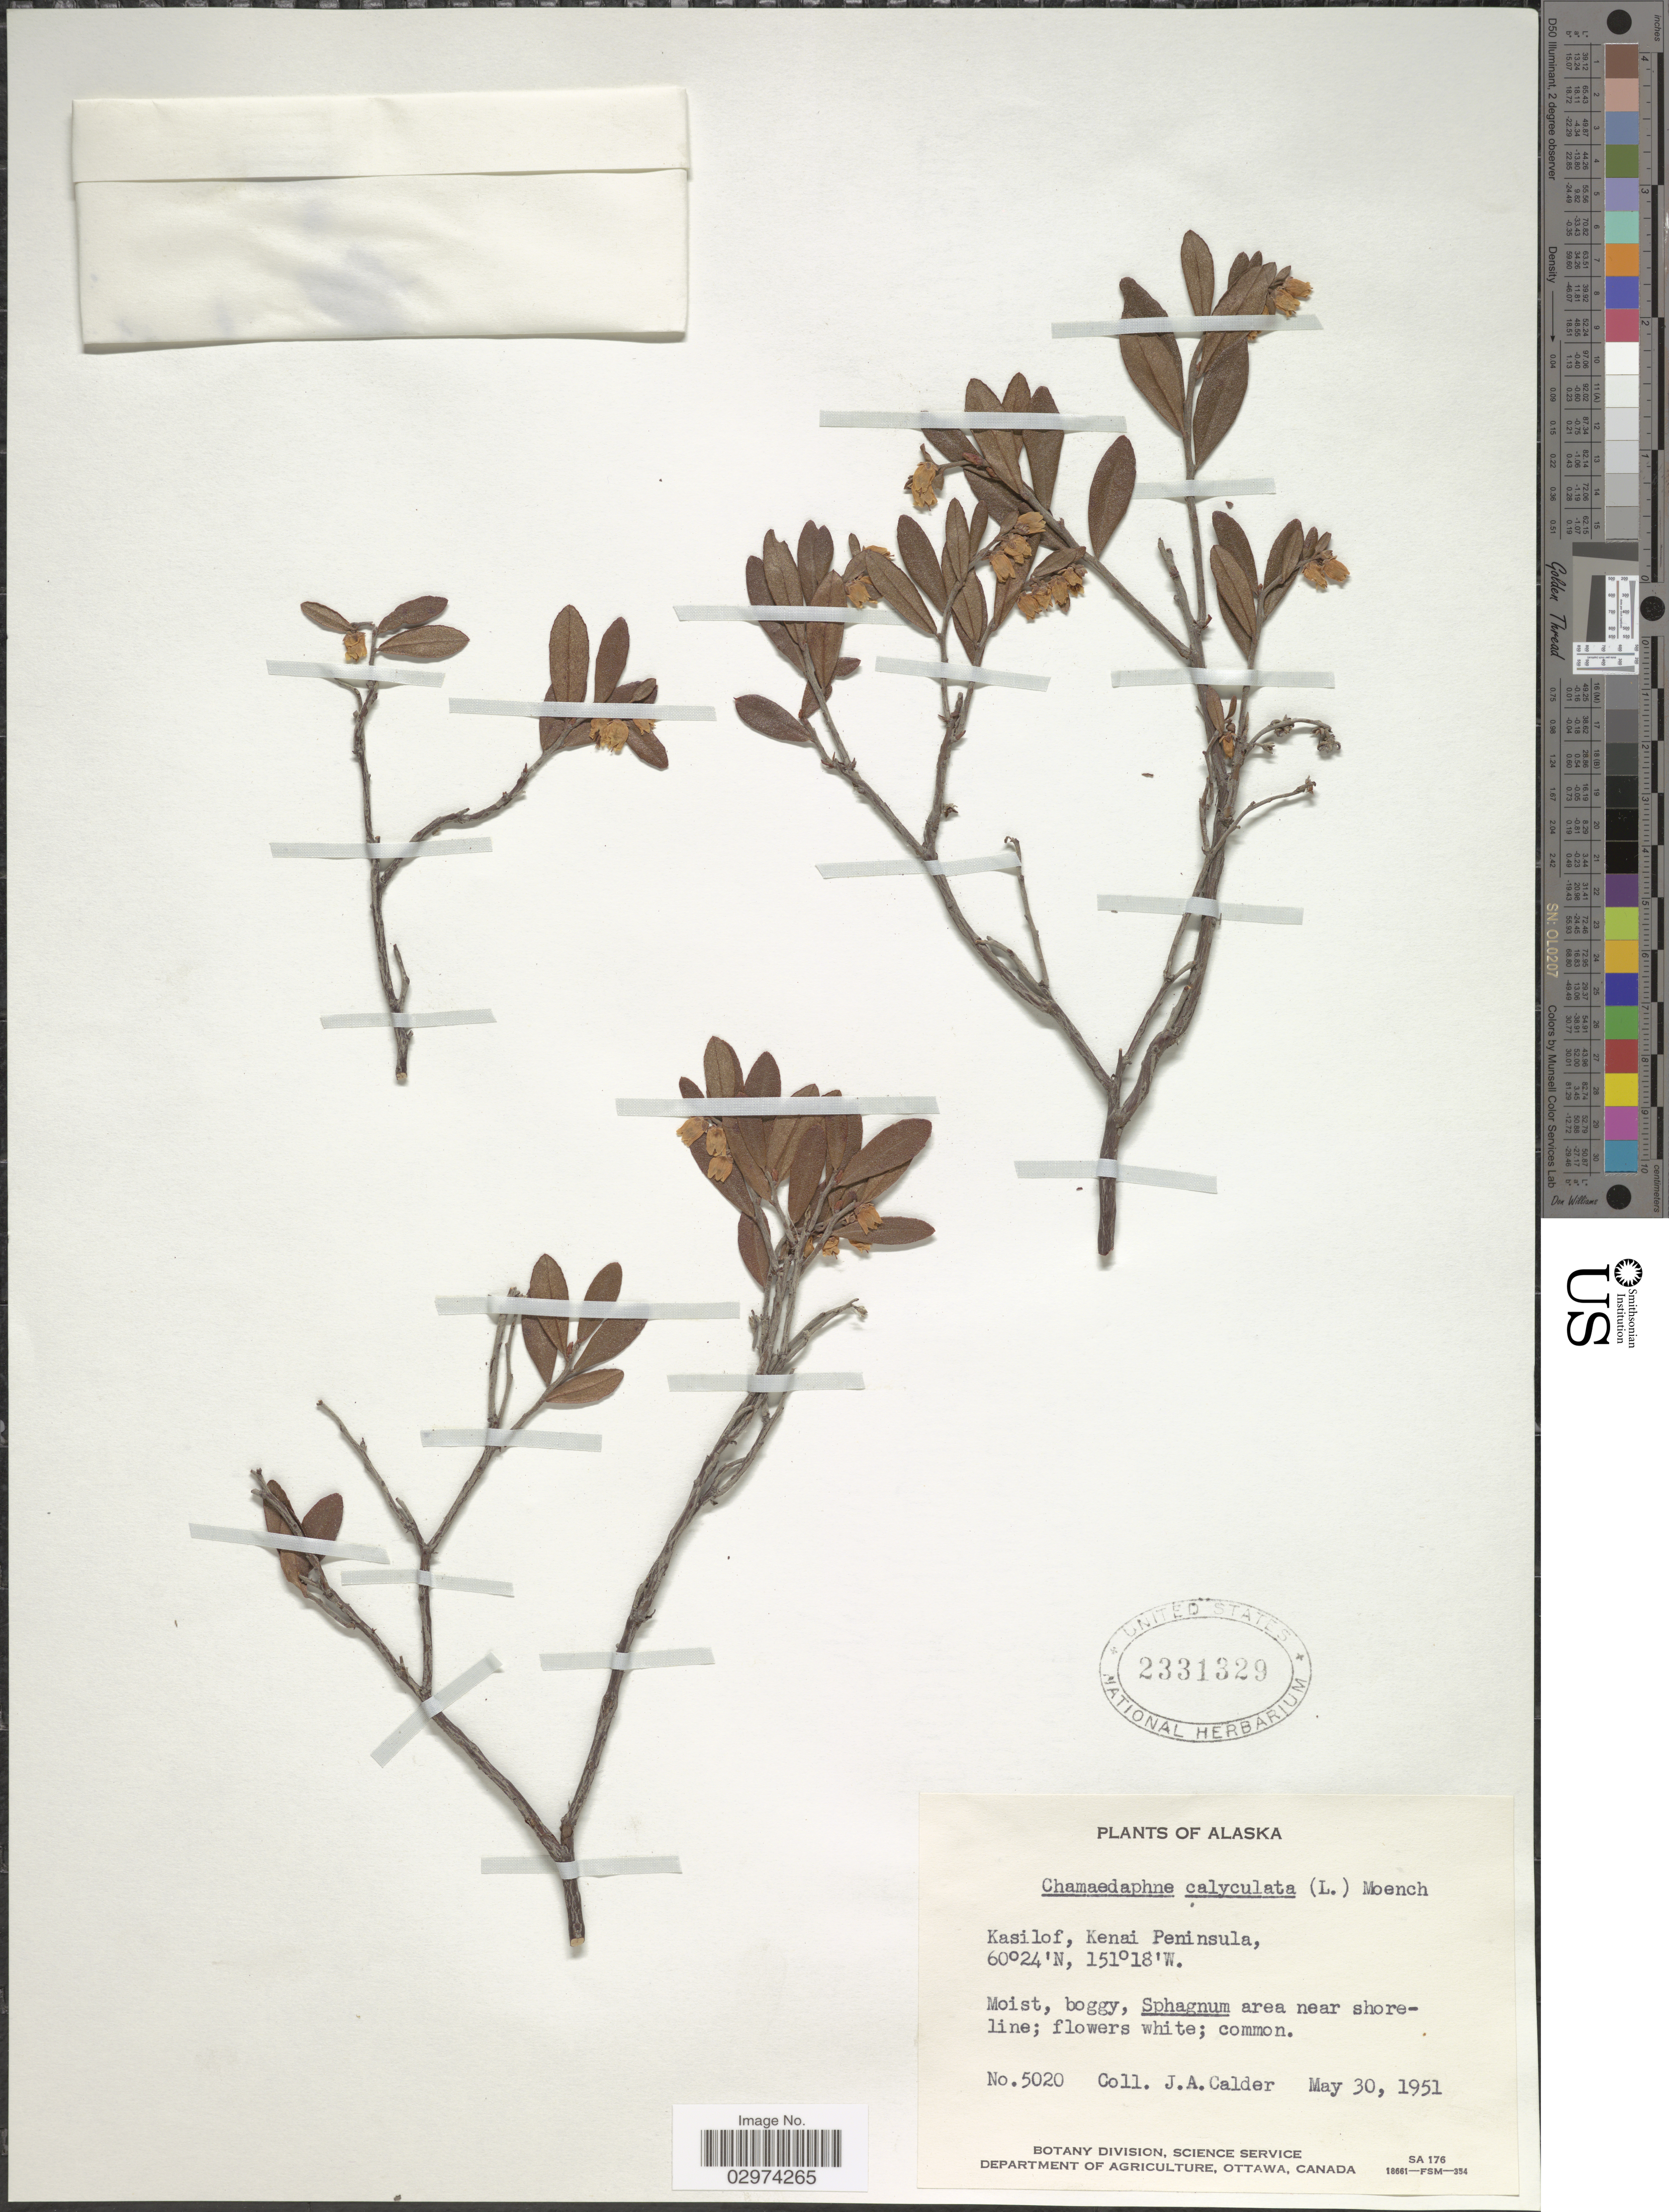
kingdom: Plantae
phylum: Tracheophyta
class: Magnoliopsida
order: Ericales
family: Ericaceae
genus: Chamaedaphne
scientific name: Chamaedaphne calyculata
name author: (L.) Moench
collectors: J. A. Calder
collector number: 5020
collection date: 1951-05-30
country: United States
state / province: Alaska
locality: Kasilof, Kenai Peninsula.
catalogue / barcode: US 2331329